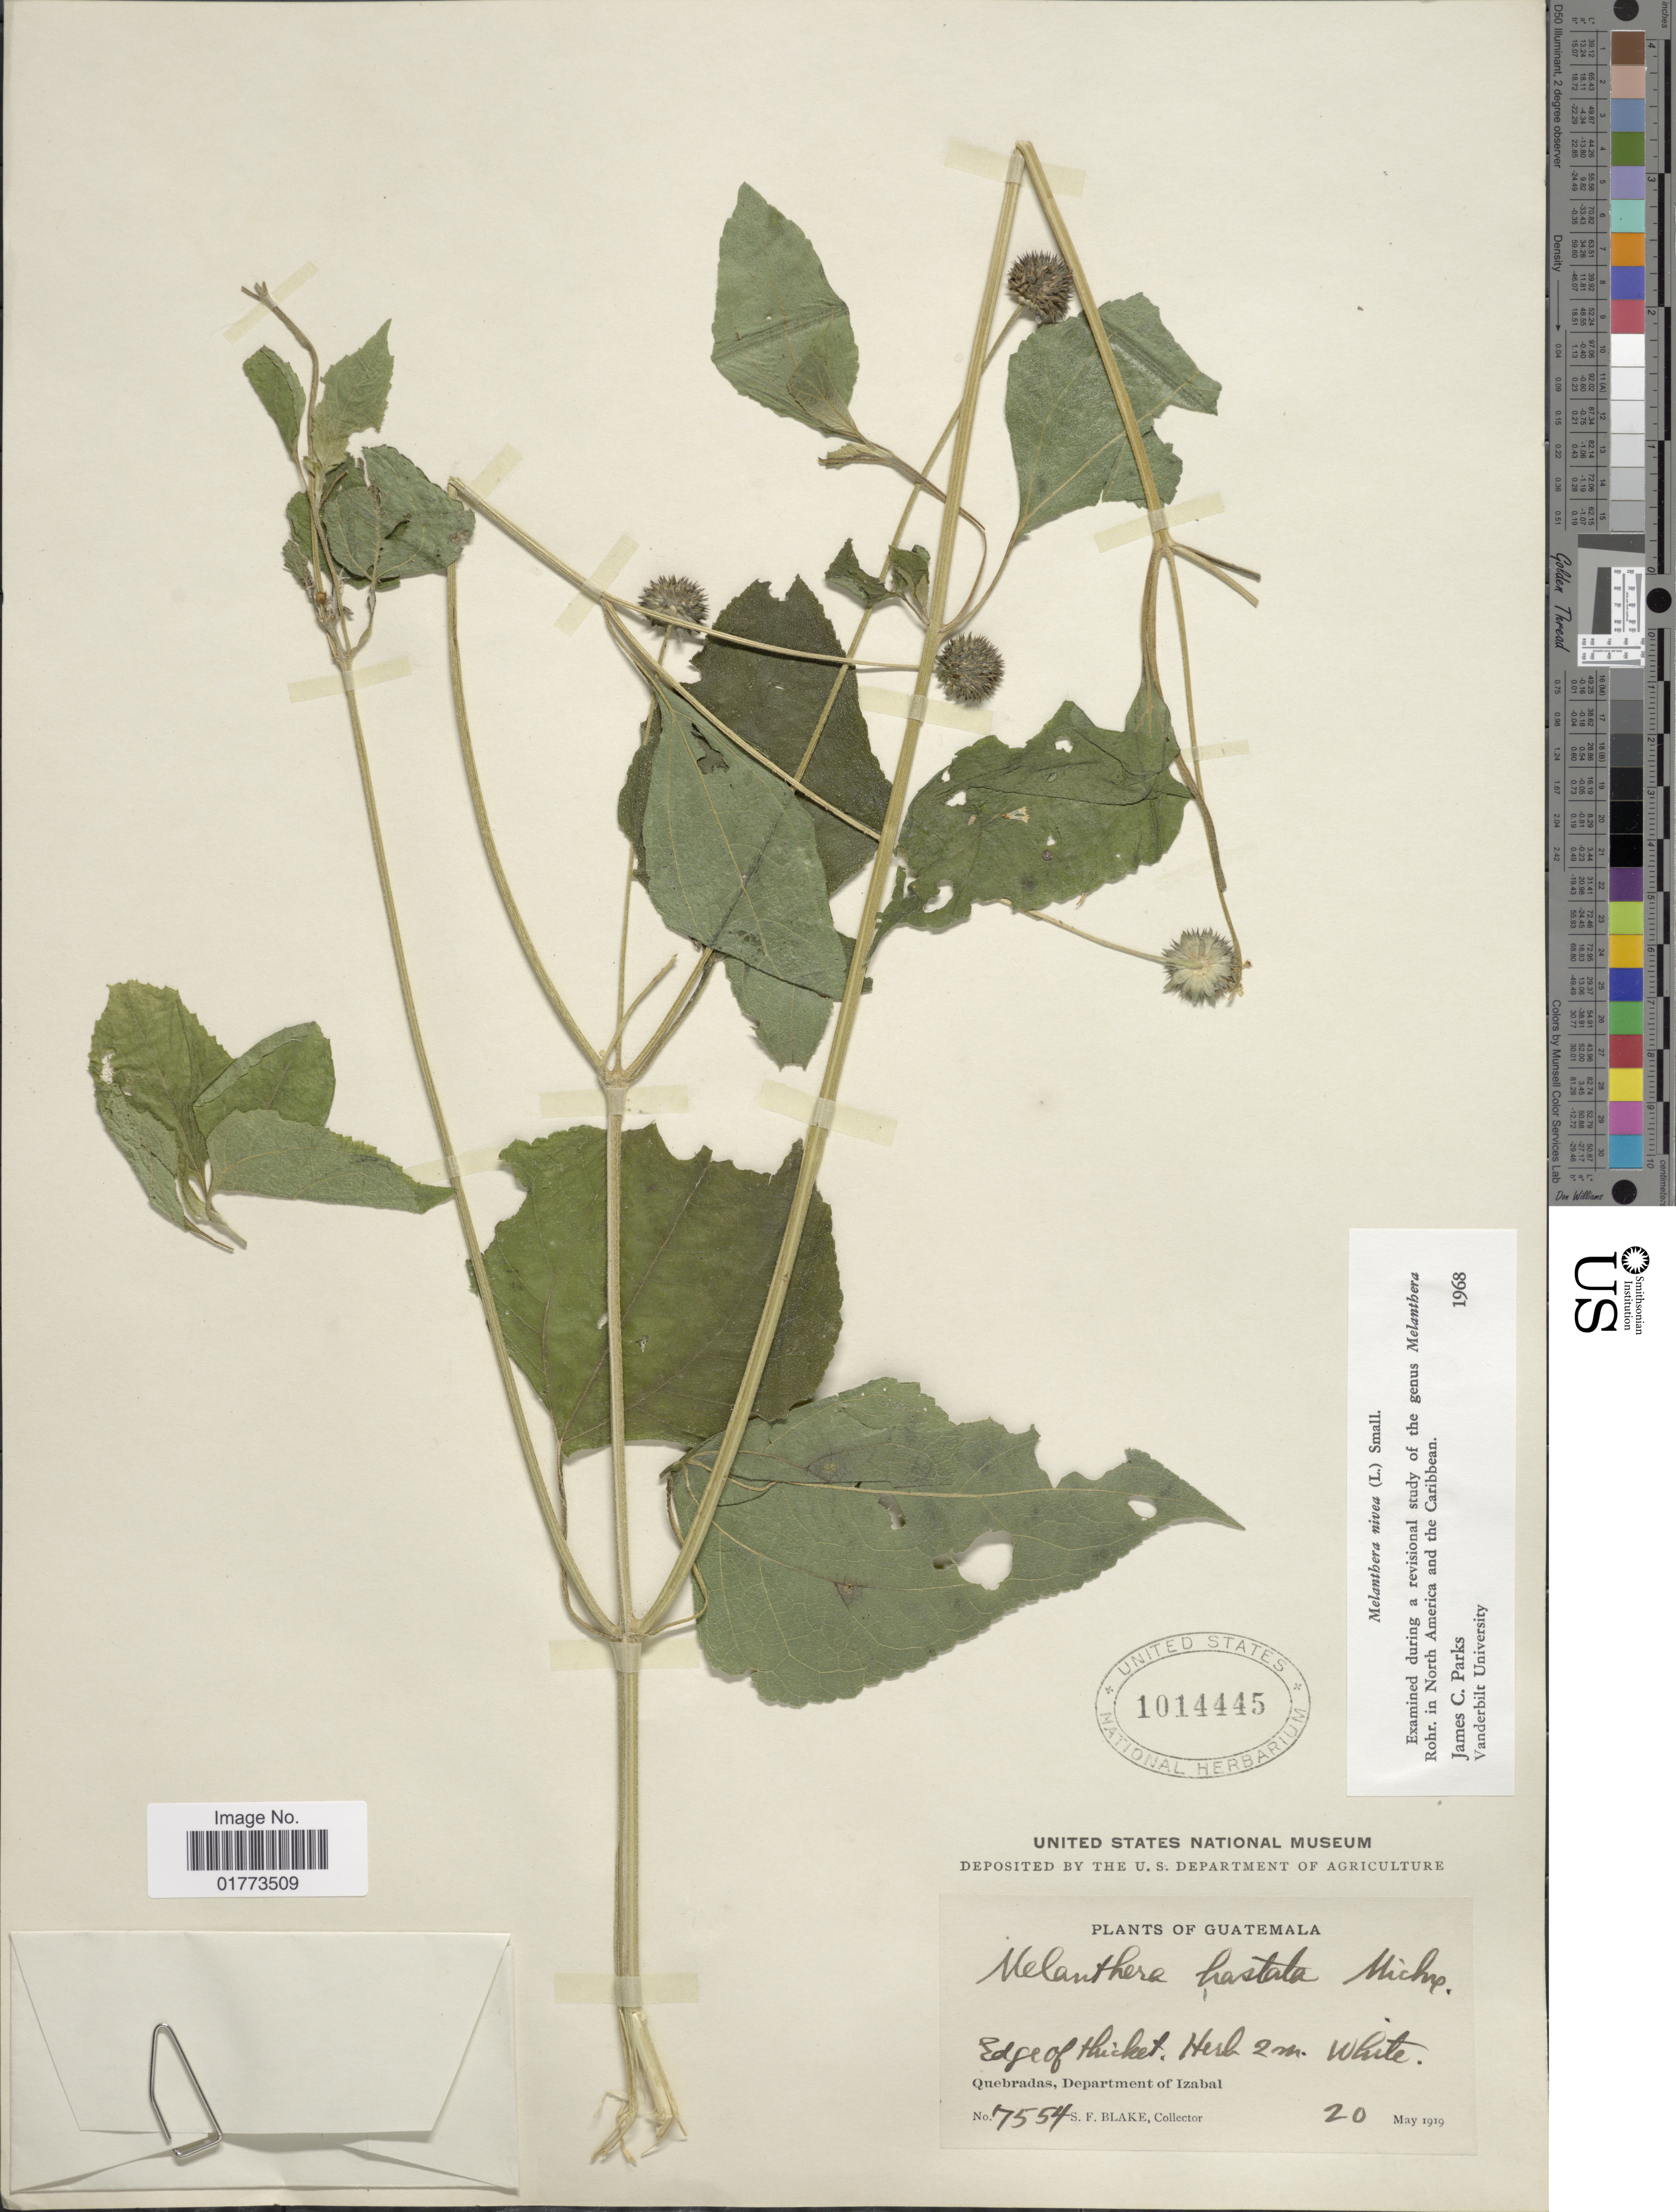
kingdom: Plantae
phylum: Tracheophyta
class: Magnoliopsida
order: Asterales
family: Asteraceae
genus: Melanthera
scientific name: Melanthera nivea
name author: (L.) Small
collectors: S. Blake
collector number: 7554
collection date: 1919-05-20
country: Guatemala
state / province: Izabal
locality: Quebradas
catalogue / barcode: US 1014445